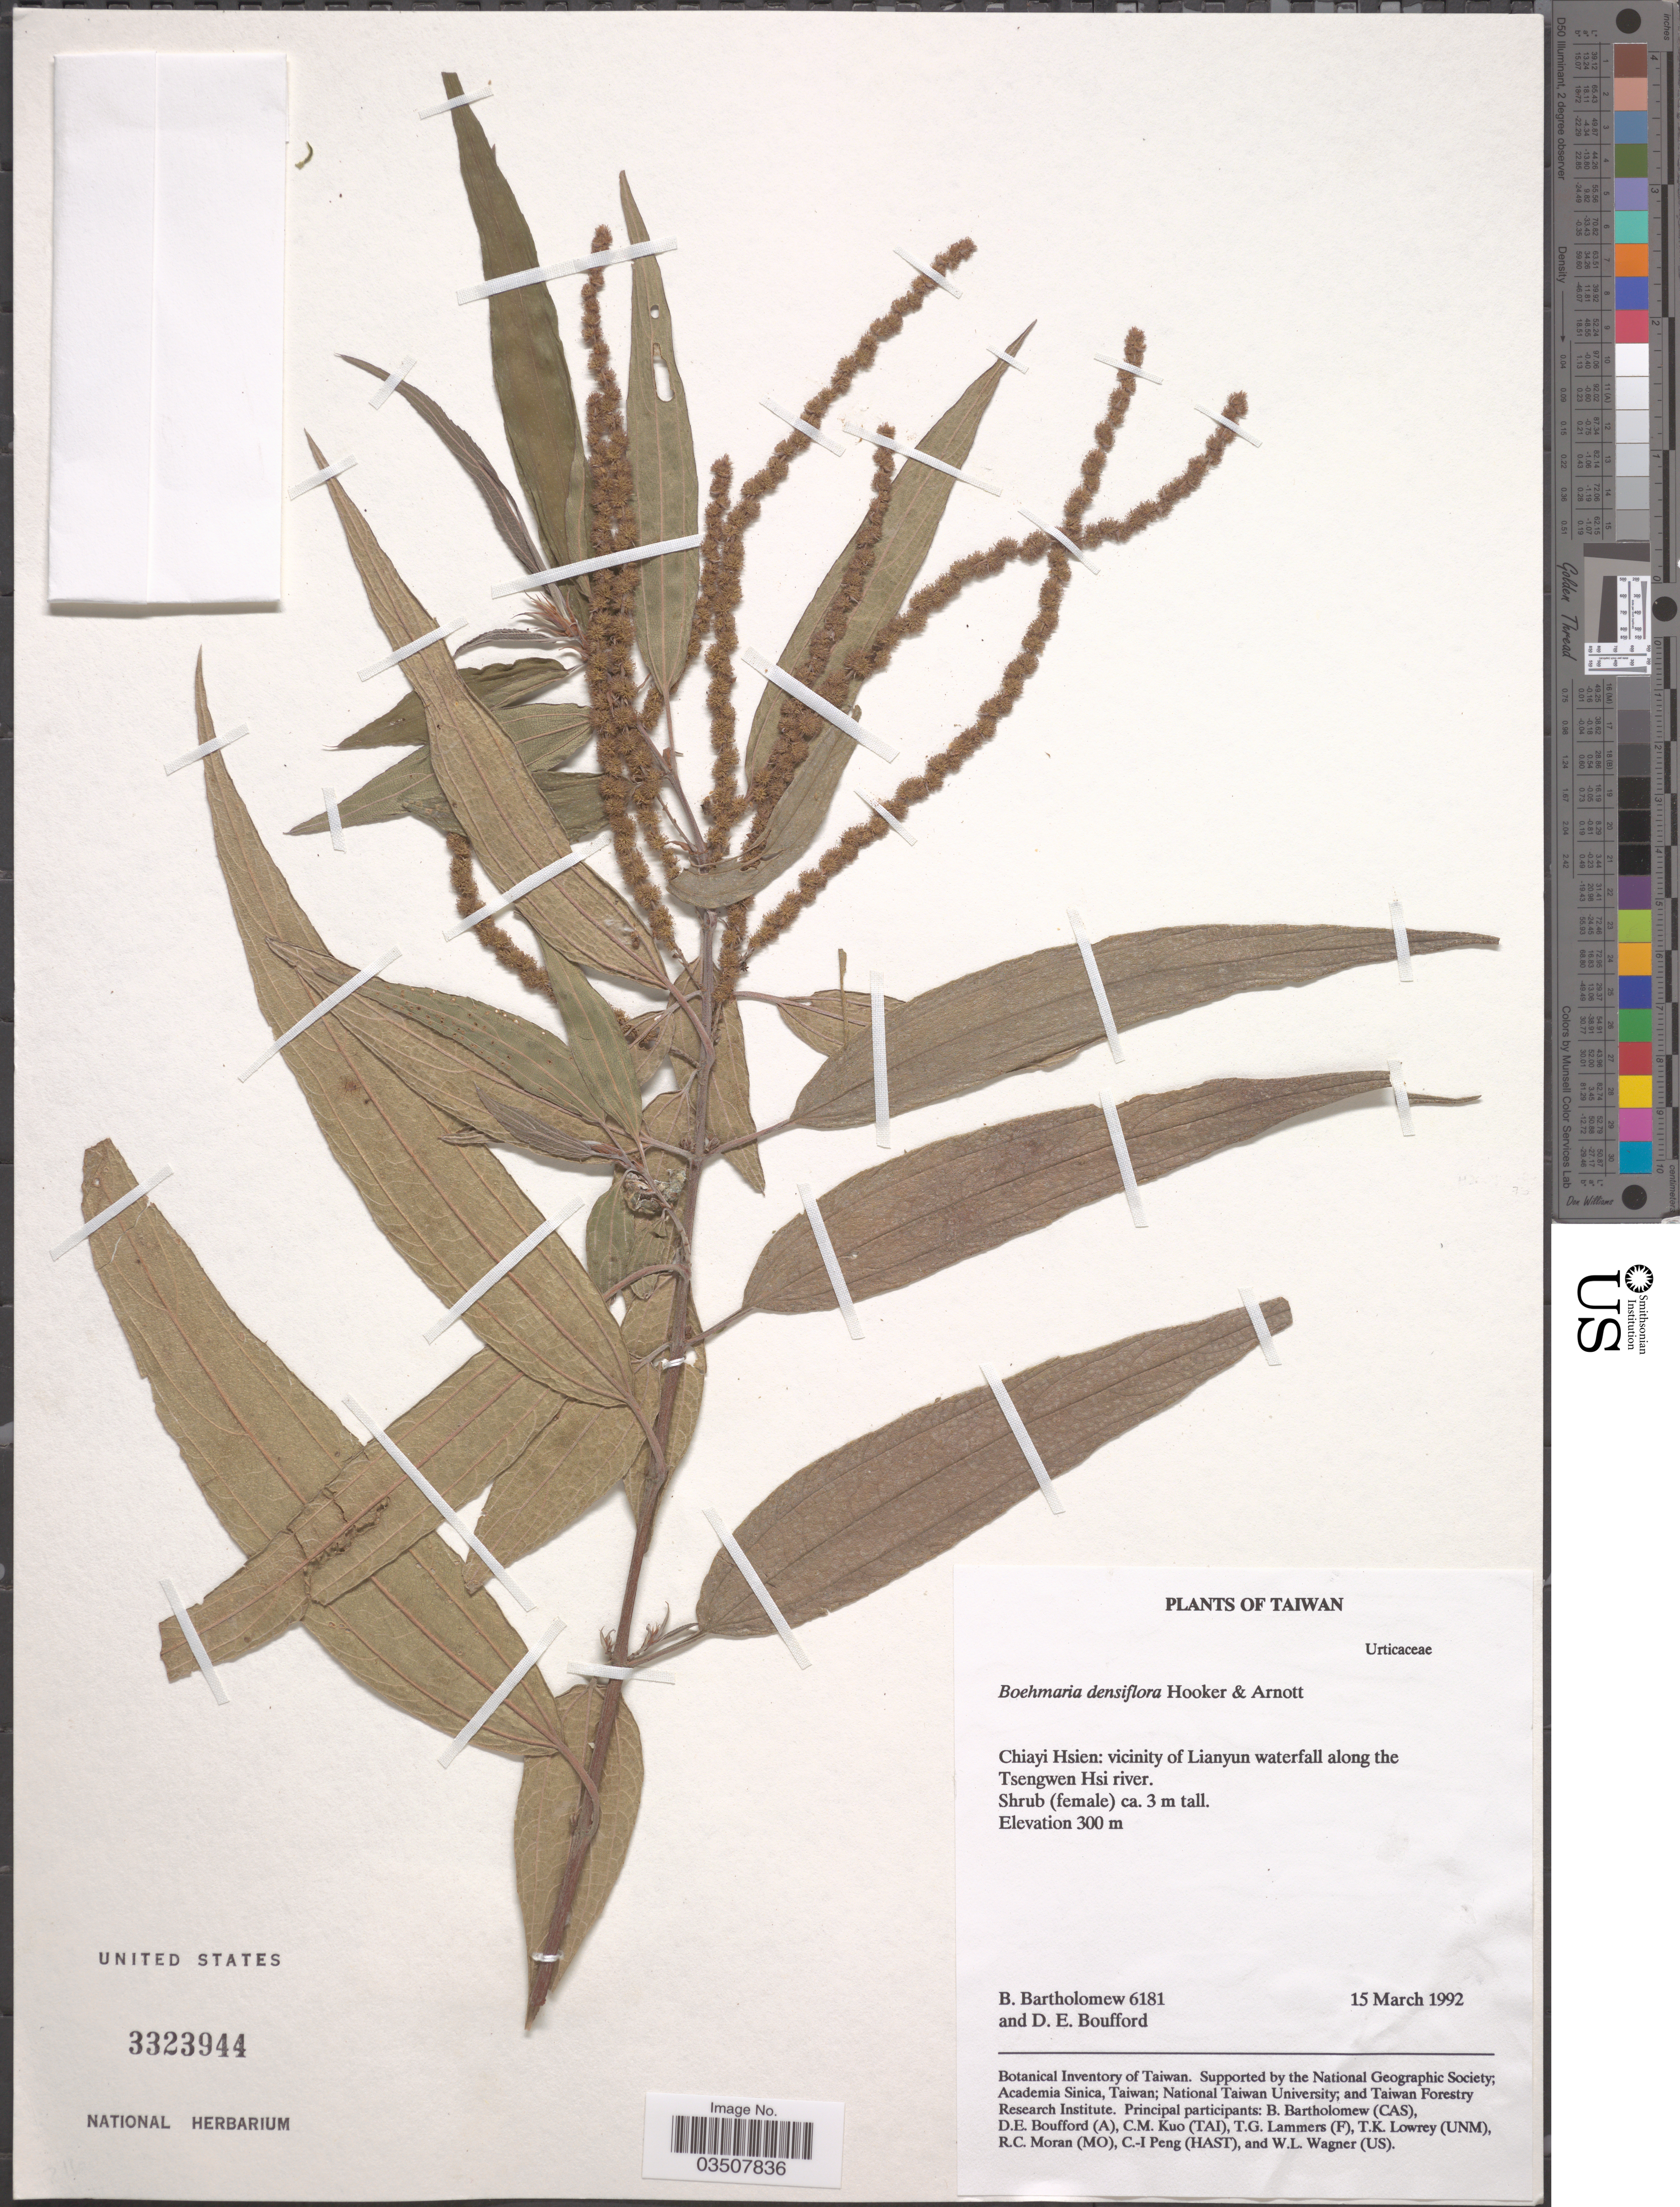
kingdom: Plantae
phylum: Tracheophyta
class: Magnoliopsida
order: Rosales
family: Urticaceae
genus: Boehmeria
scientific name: Boehmeria densiflora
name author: Hook. & Arn.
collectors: B. Bartholomew & D. E. Boufford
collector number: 6181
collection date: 1992-03-15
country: Taiwan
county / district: Chiayi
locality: Chiayi Hsien: vicinity of Lianyun waterfall along the Tsengwen Hsi river.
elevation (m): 300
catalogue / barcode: US 3323944